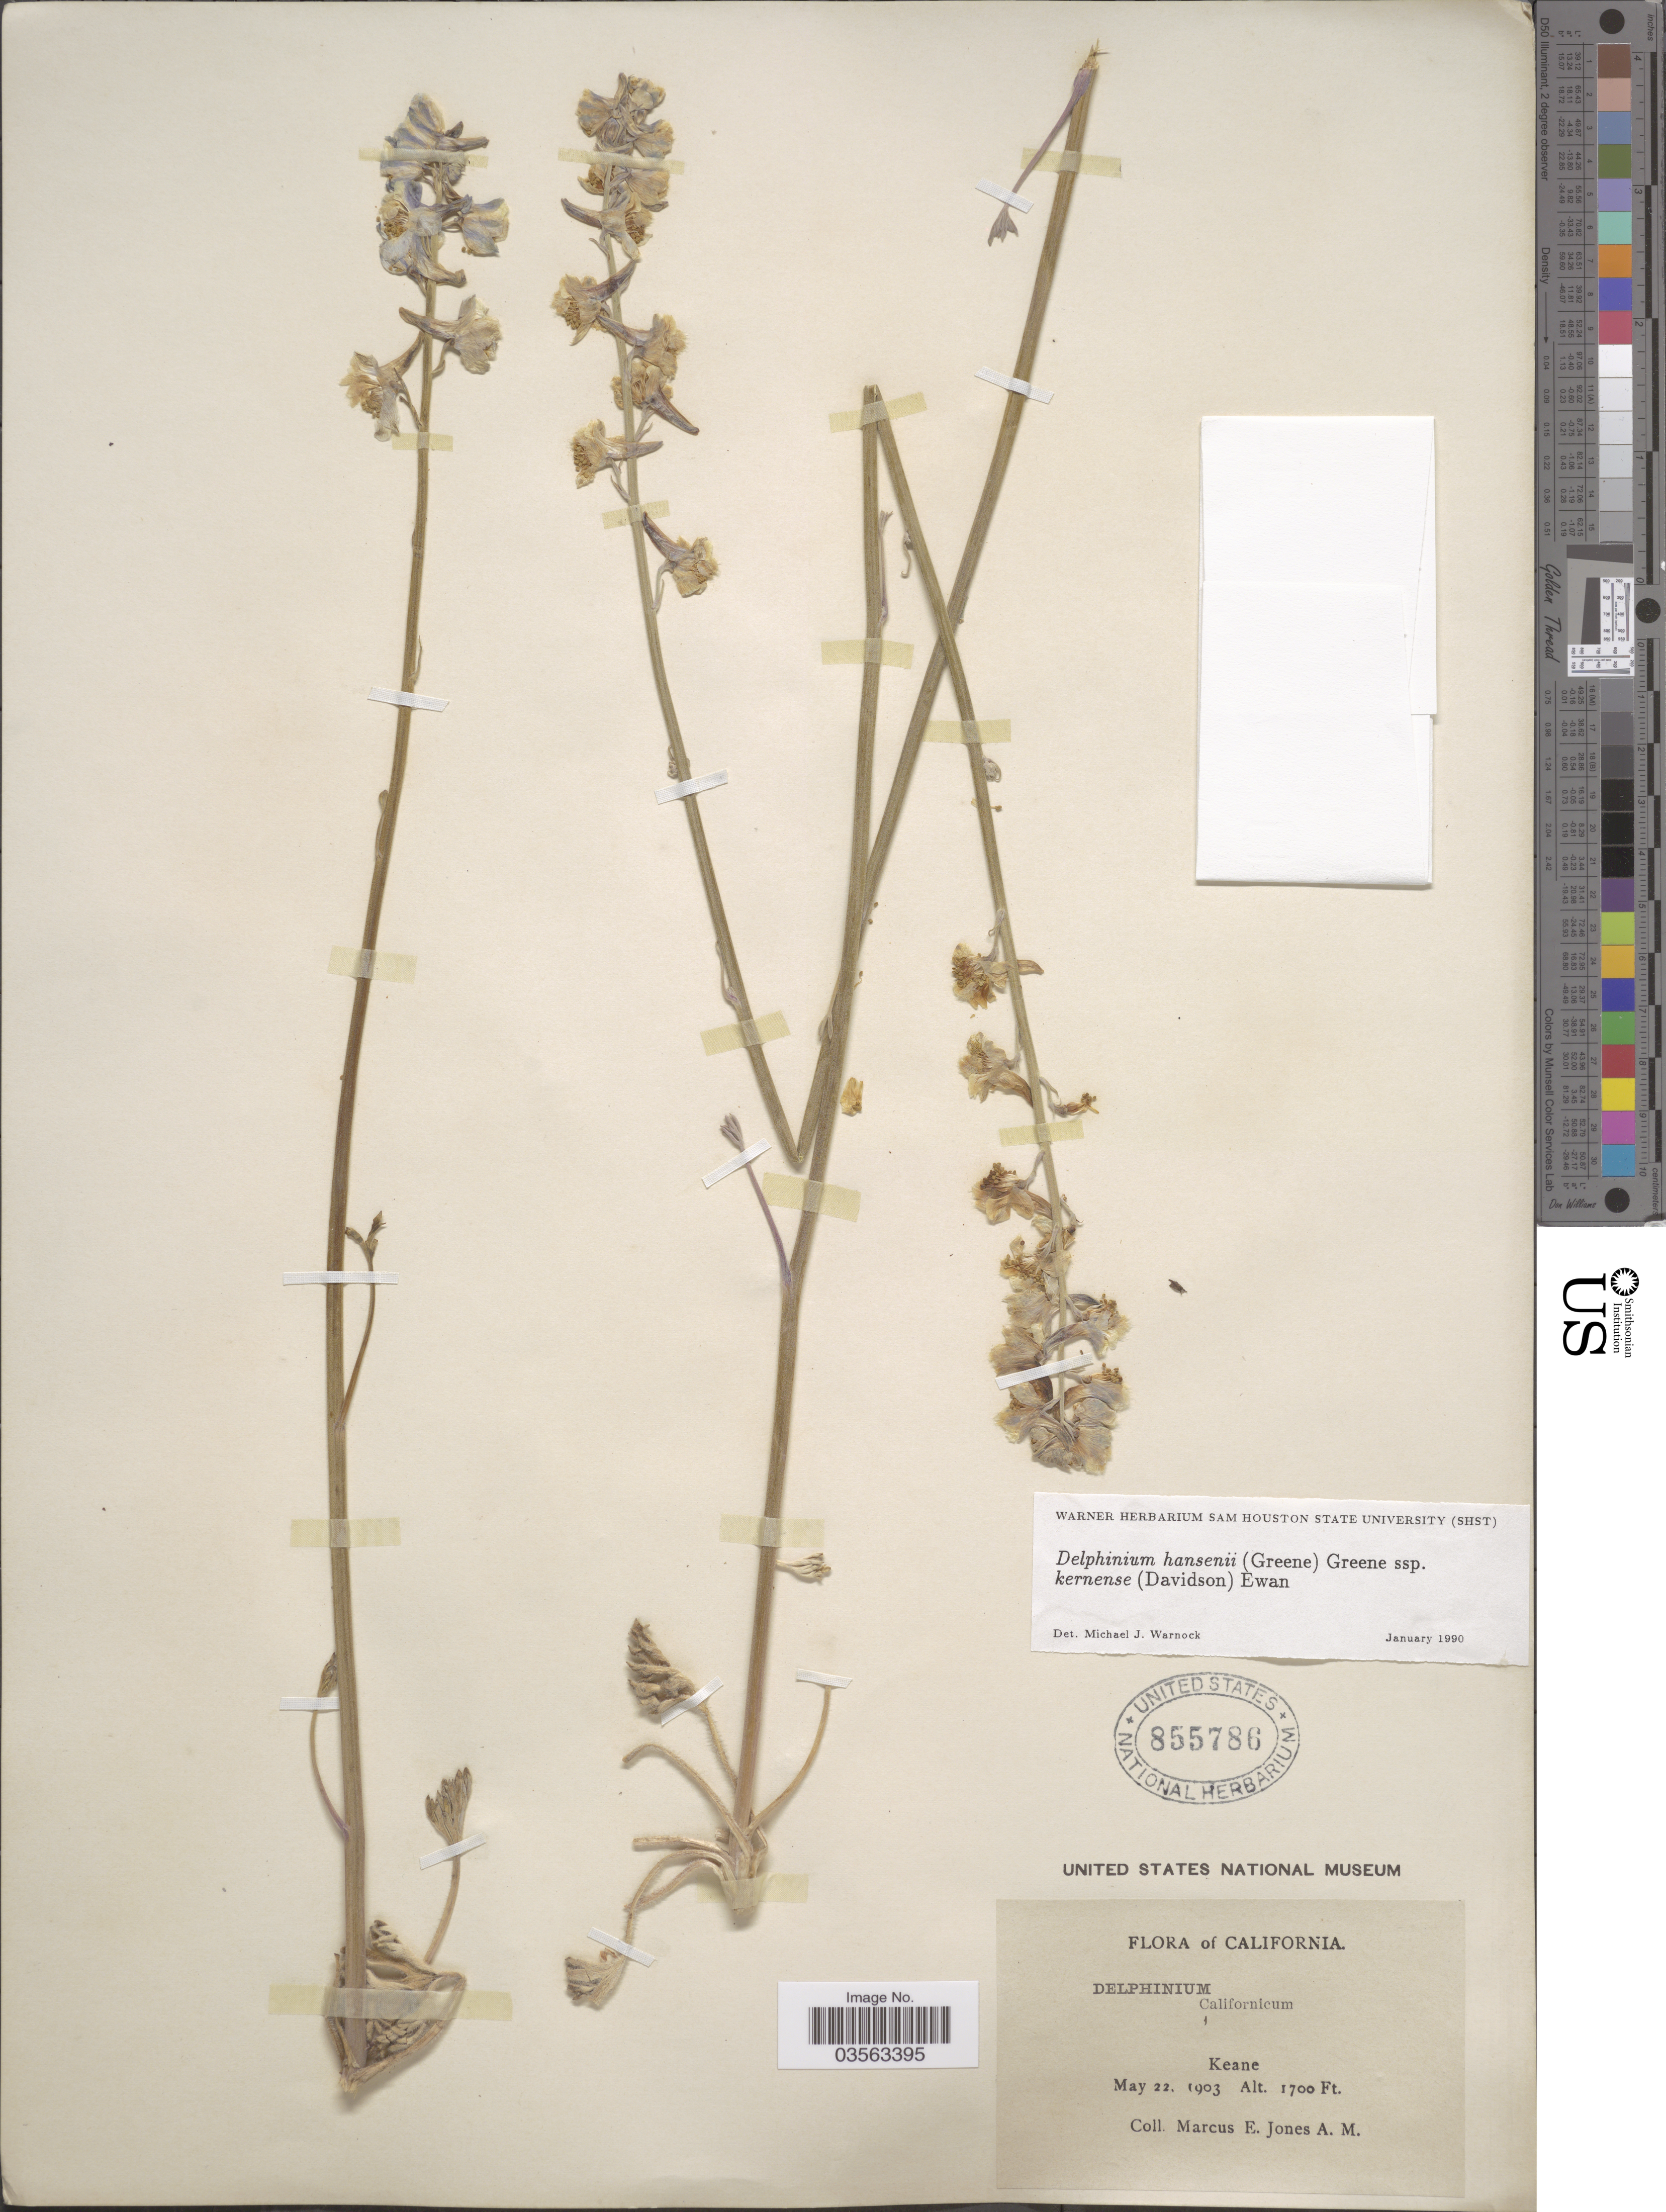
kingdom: Plantae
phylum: Tracheophyta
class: Magnoliopsida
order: Ranunculales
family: Ranunculaceae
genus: Delphinium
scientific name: Delphinium hansenii subsp. kernense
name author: (Davidson) Ewan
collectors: M. E. Jones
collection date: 1903-05-22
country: United States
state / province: California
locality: Keane.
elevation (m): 518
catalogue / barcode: US 855786